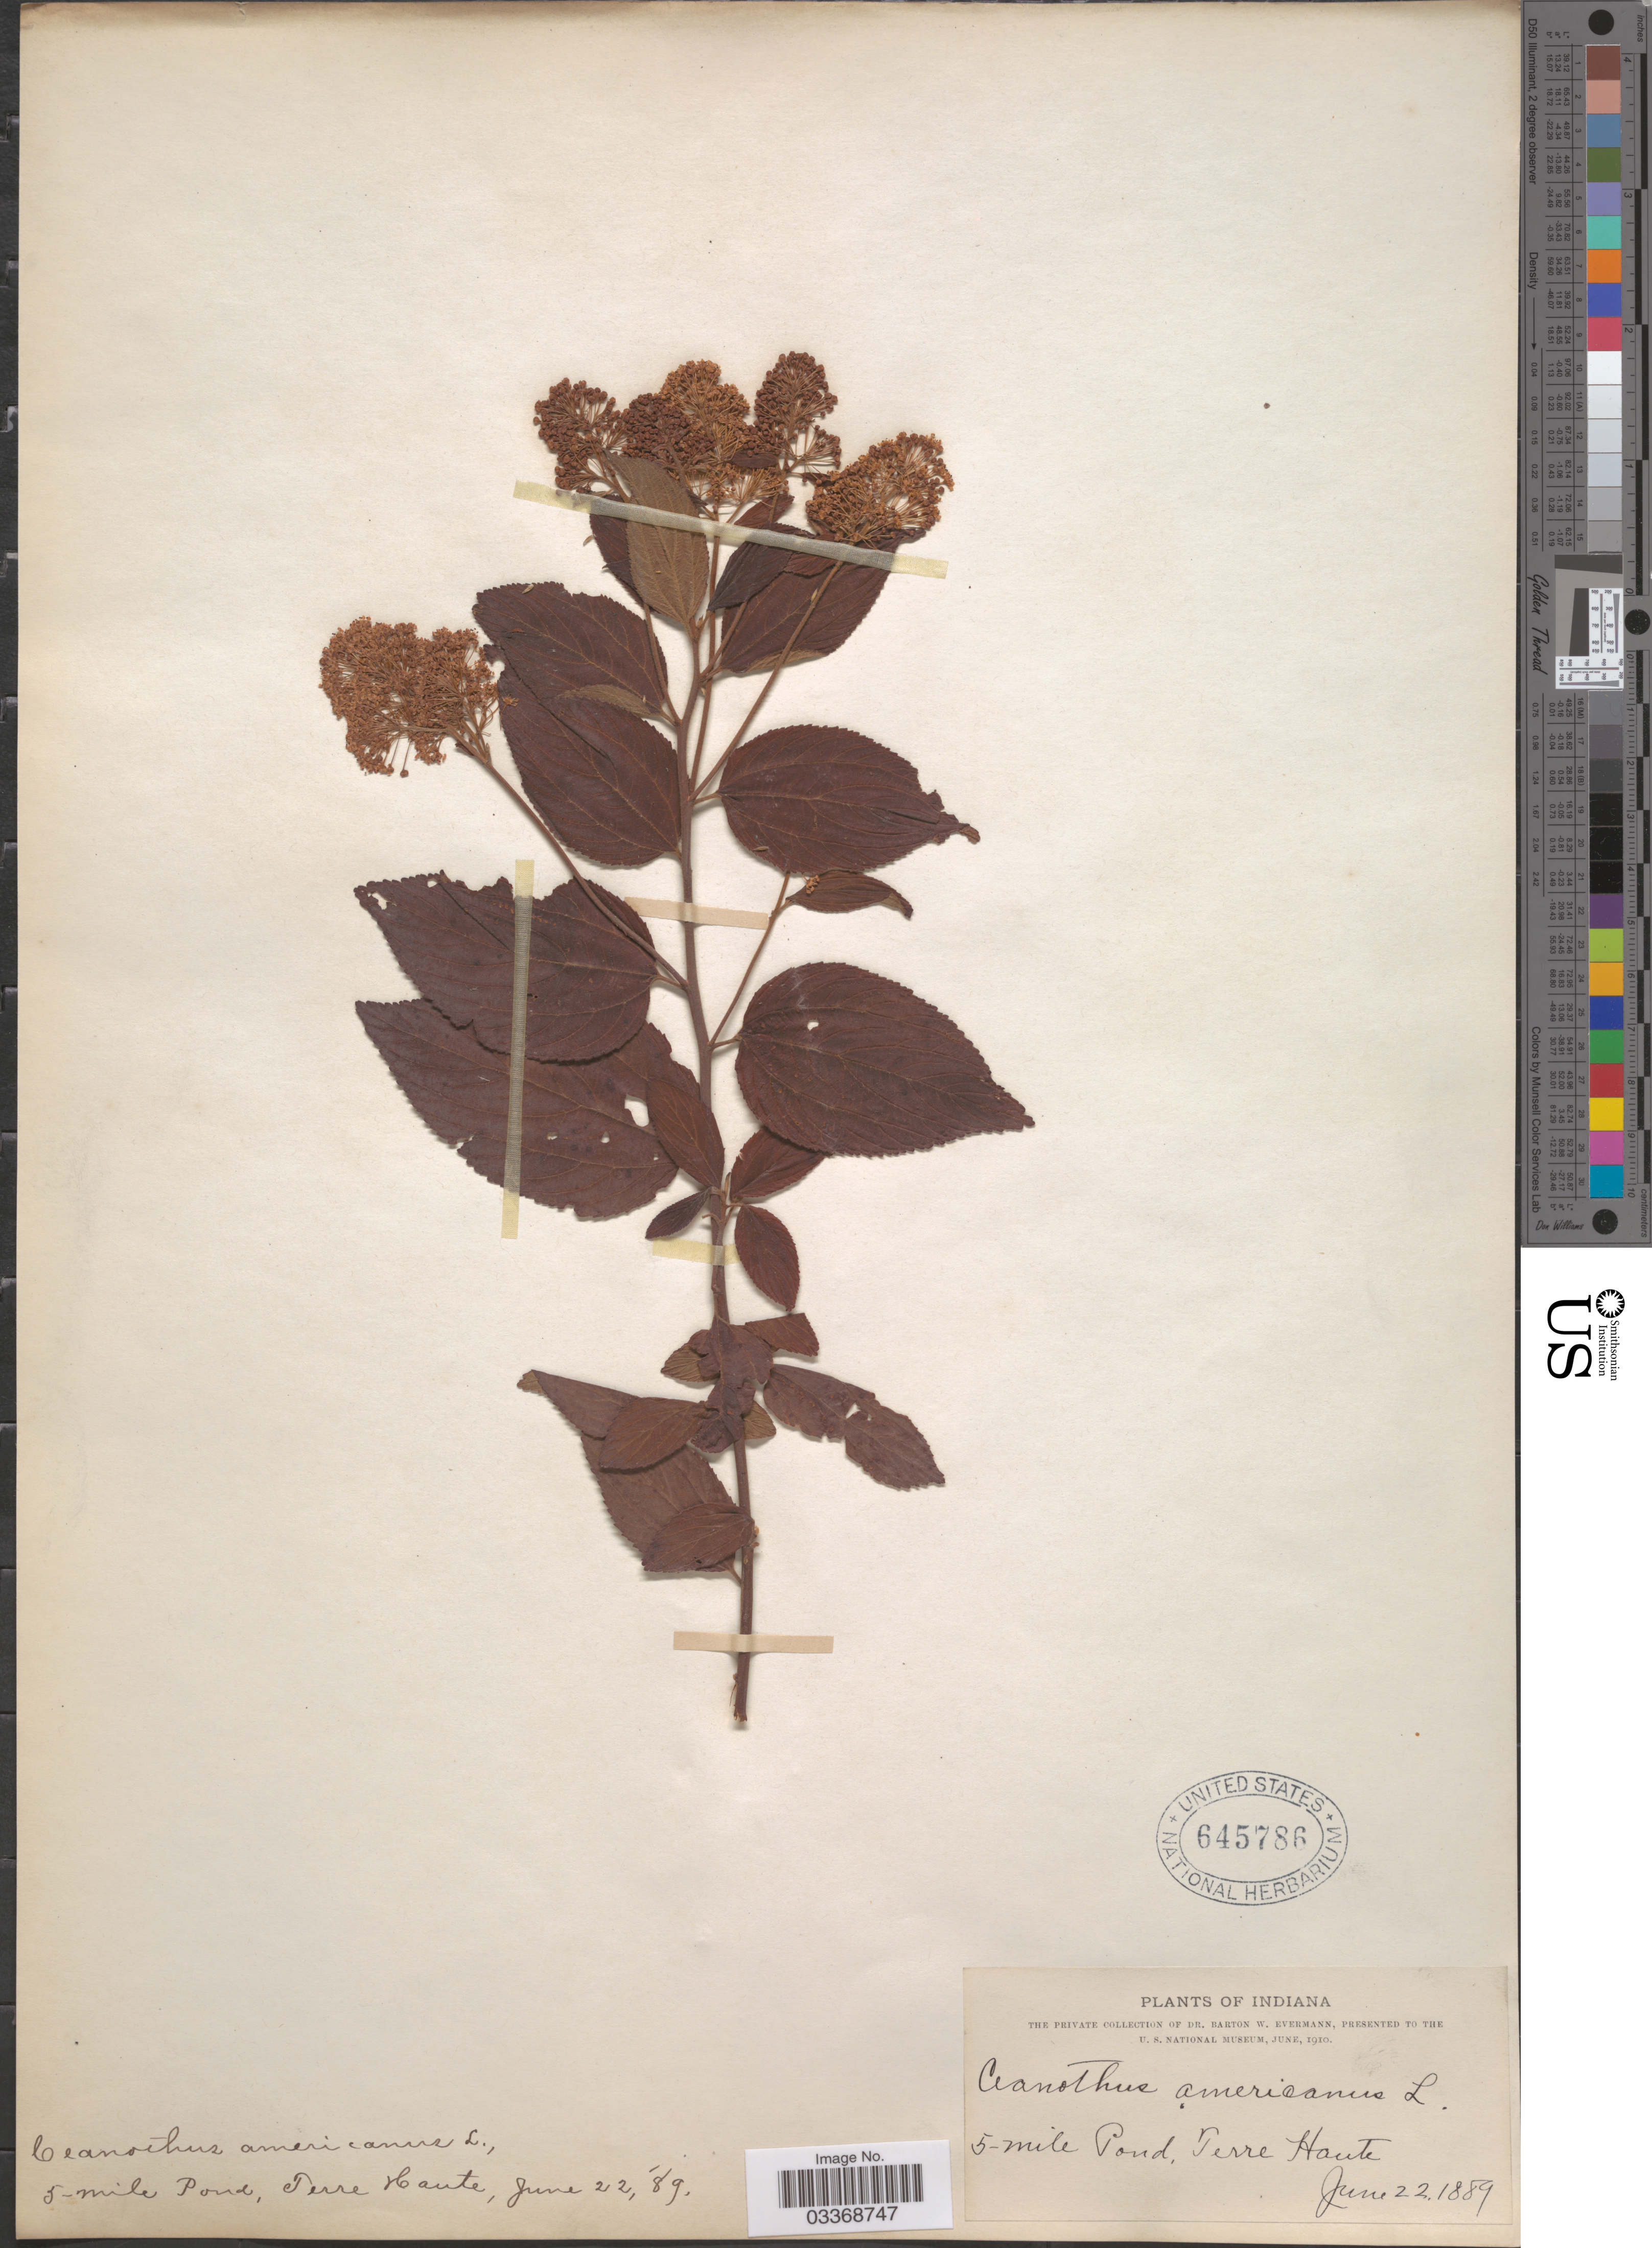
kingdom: Plantae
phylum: Tracheophyta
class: Magnoliopsida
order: Rosales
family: Rhamnaceae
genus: Ceanothus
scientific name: Ceanothus americanus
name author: L.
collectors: B. W. Evermann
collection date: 1889-06-22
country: United States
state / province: Indiana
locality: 5-mile Pond, Terre Haute.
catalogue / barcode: US 645786